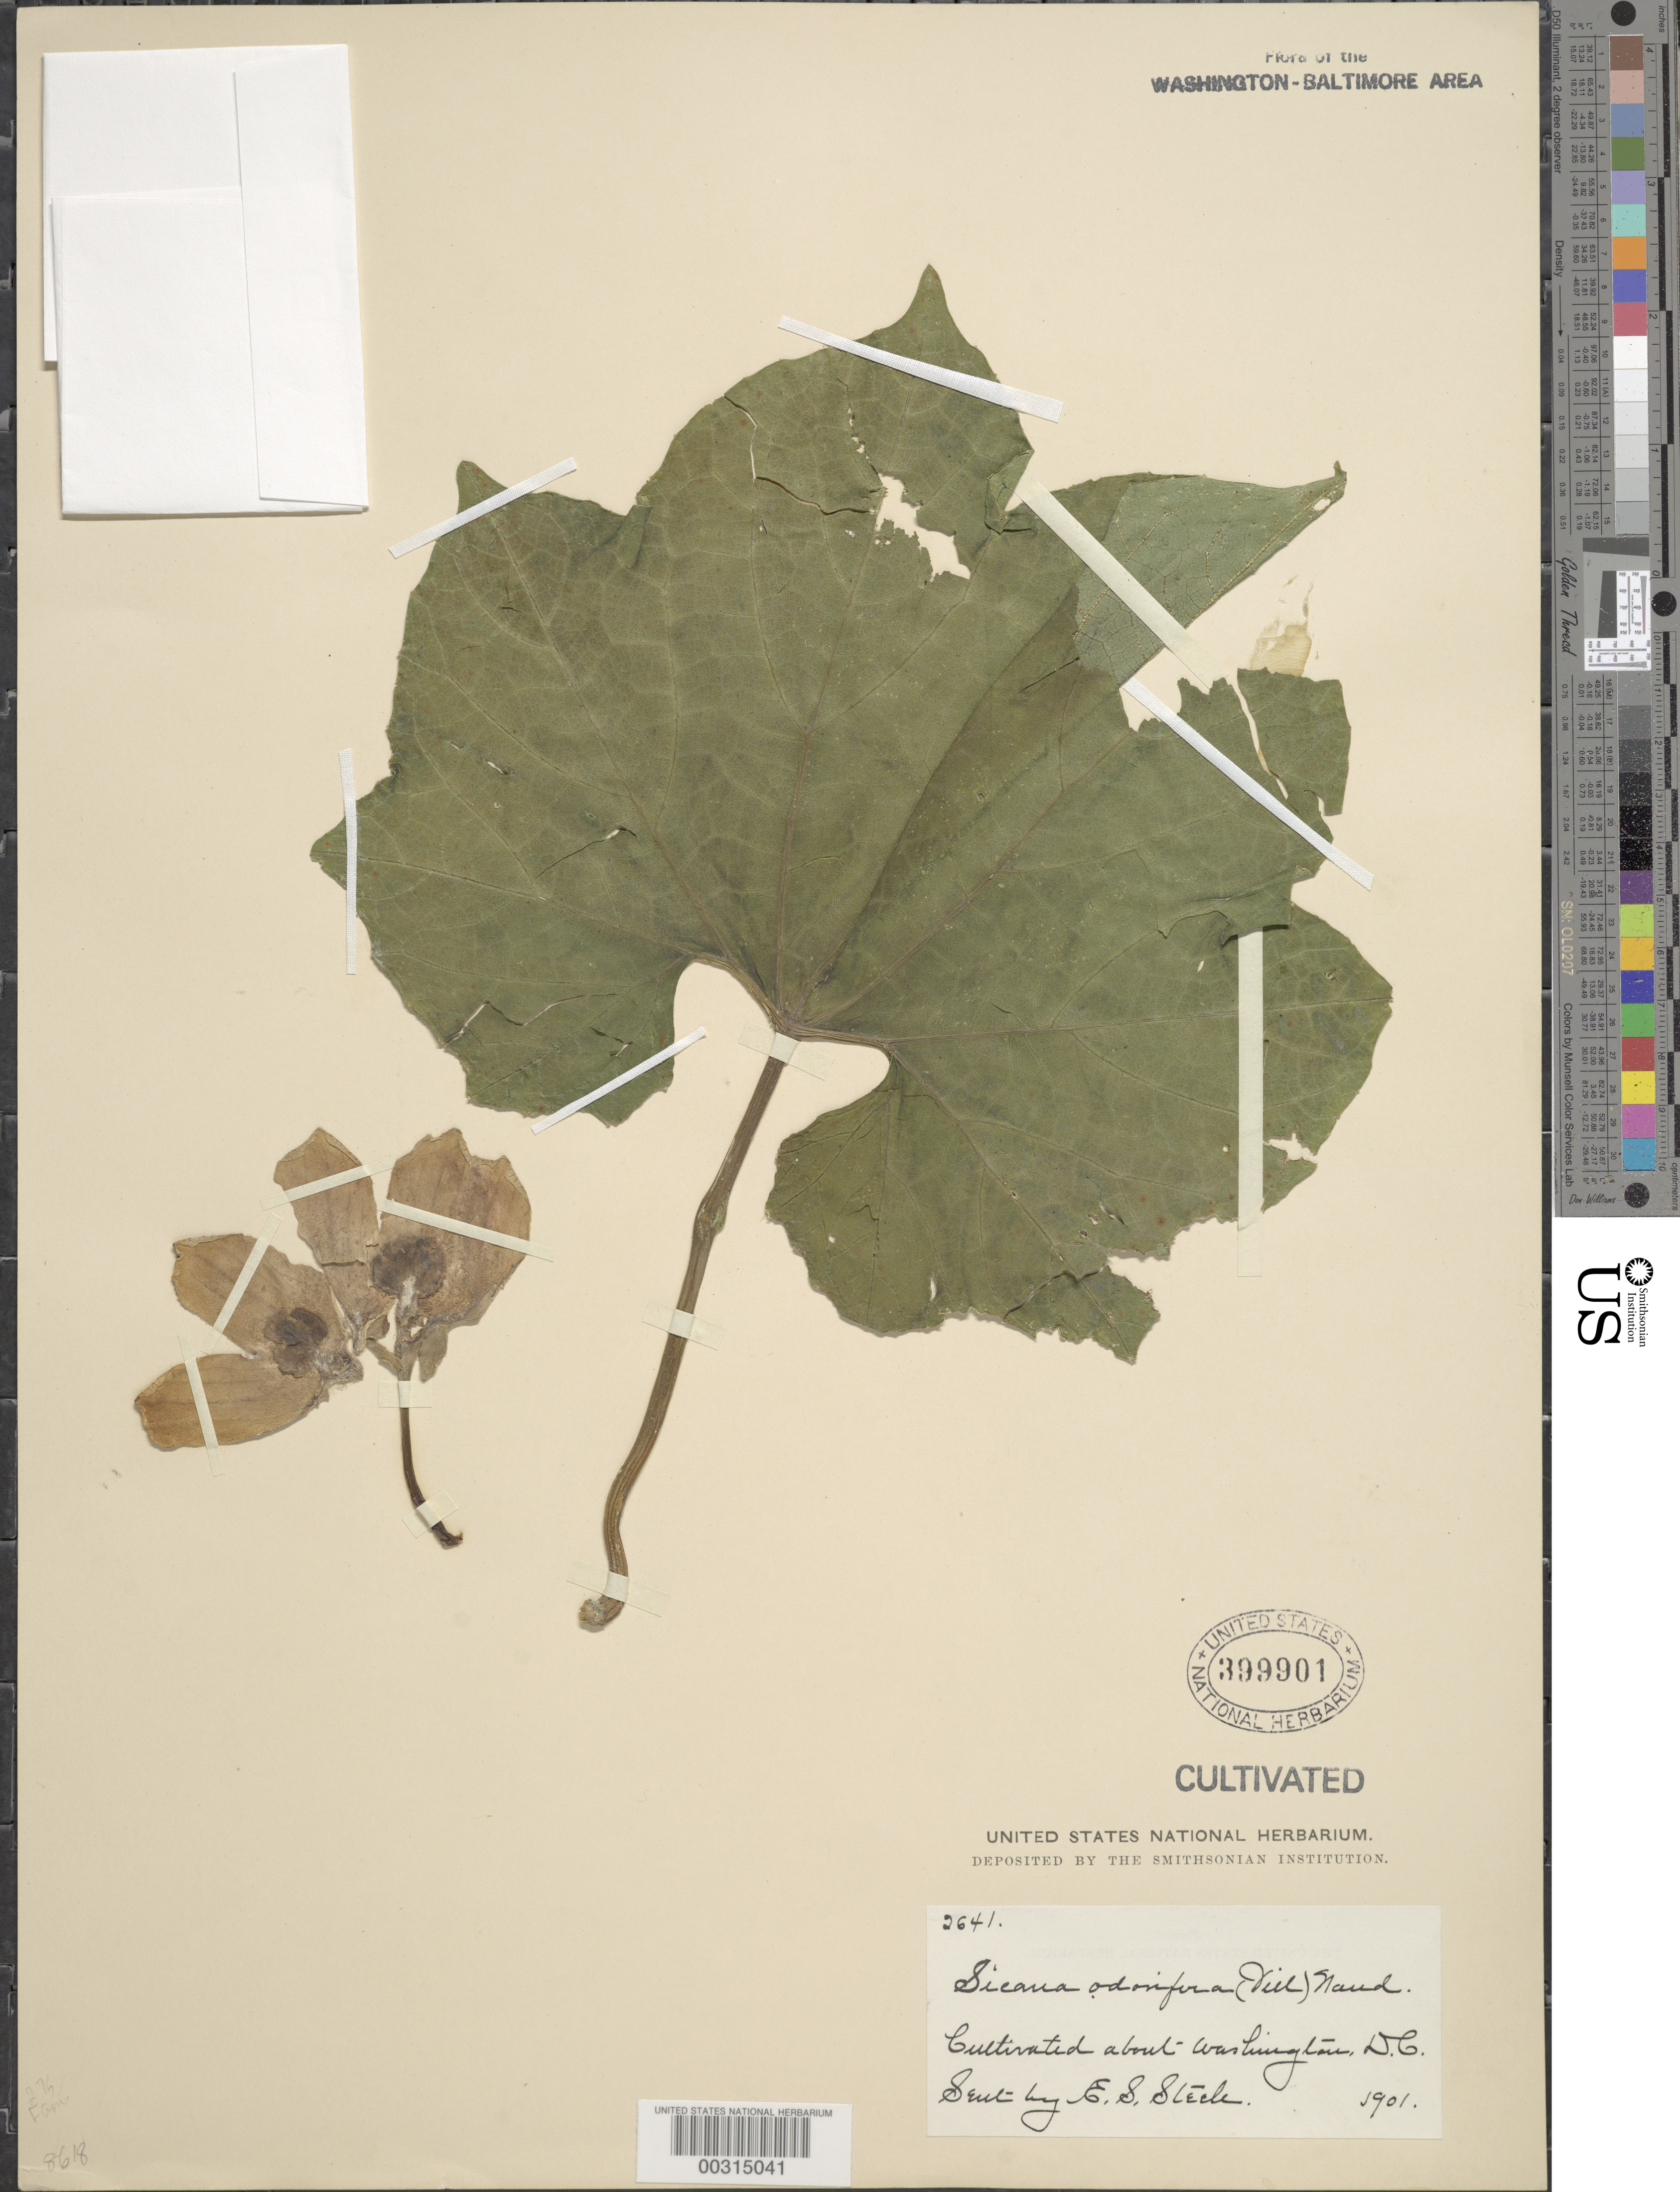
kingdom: Plantae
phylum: Tracheophyta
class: Magnoliopsida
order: Cucurbitales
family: Cucurbitaceae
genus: Sicana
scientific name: Sicana odorifera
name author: (Vell.) Naudin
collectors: E. Steele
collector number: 2641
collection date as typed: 1901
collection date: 1901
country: United States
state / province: District of Columbia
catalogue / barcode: US 399901